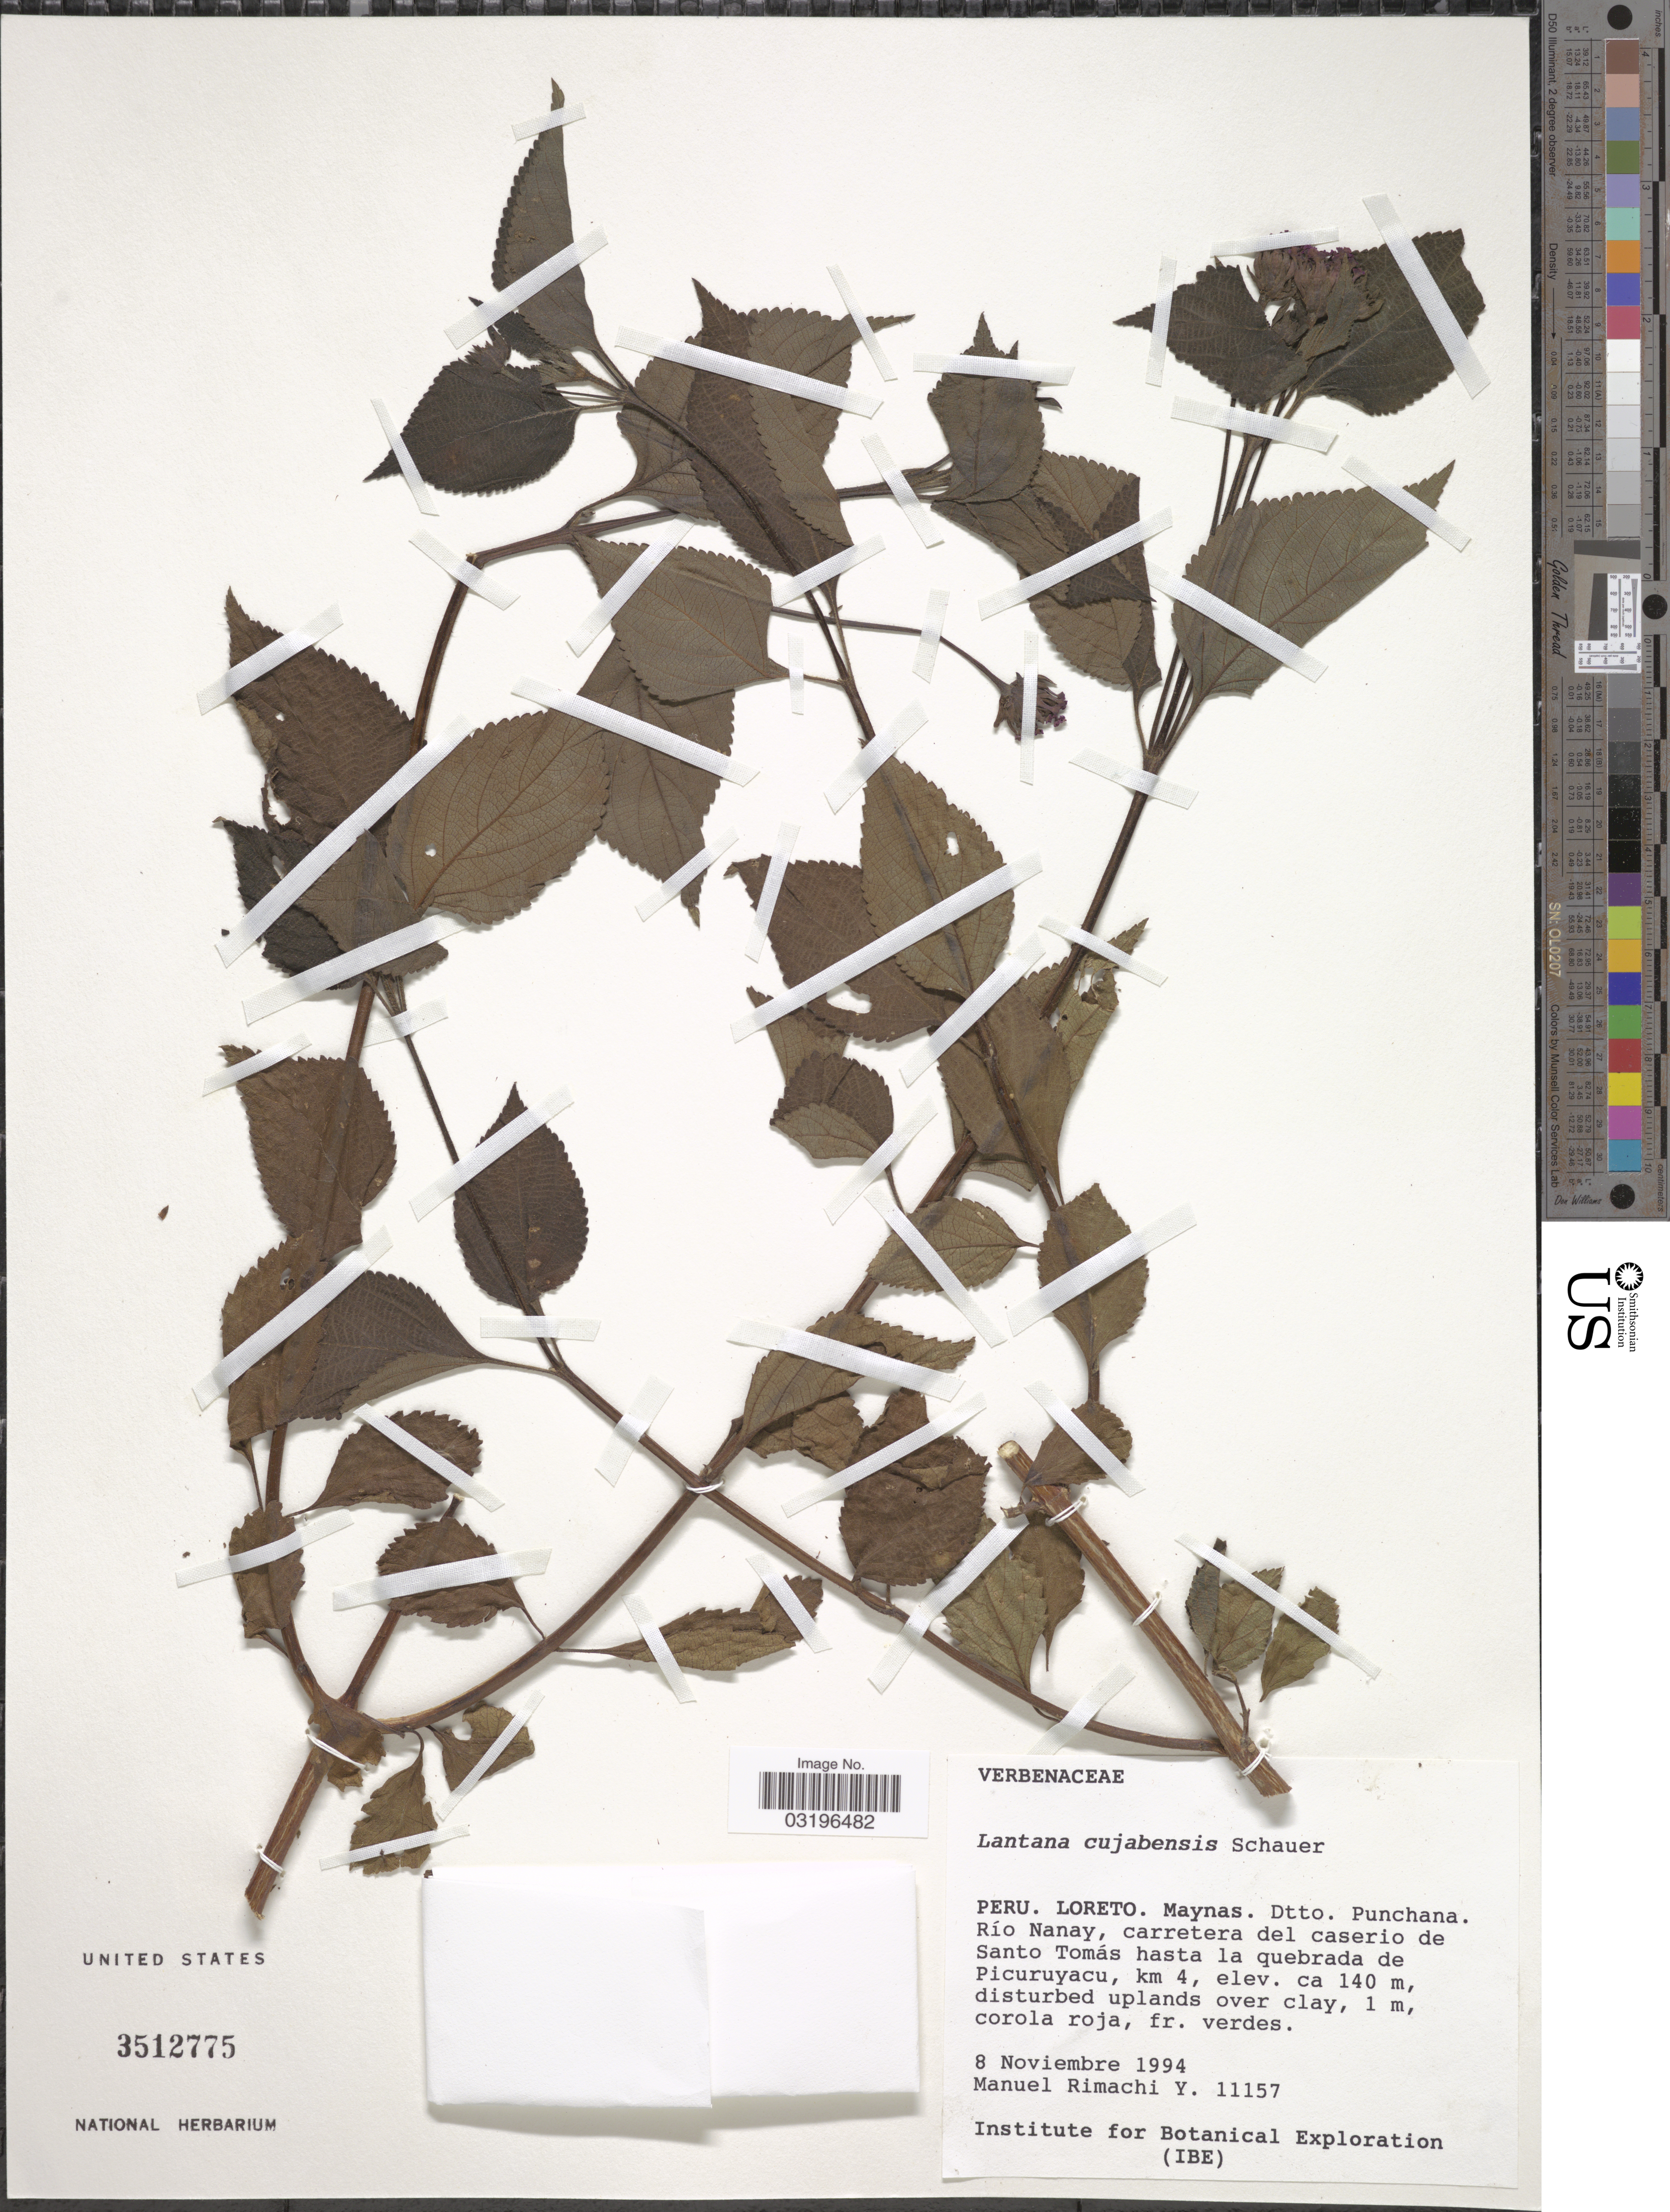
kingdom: Plantae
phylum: Tracheophyta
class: Magnoliopsida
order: Lamiales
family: Verbenaceae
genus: Lantana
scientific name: Lantana cujabensis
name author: Schau.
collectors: M. Rimachi Y.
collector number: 11157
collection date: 1994-11-08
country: Peru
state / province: Loreto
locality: Maynas. Dtto. Punchana. Río Nanay, carretera del caserio de Santo Tomás hasta la quebrada de Picuruyacu, km 4.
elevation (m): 140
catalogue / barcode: US 3512775